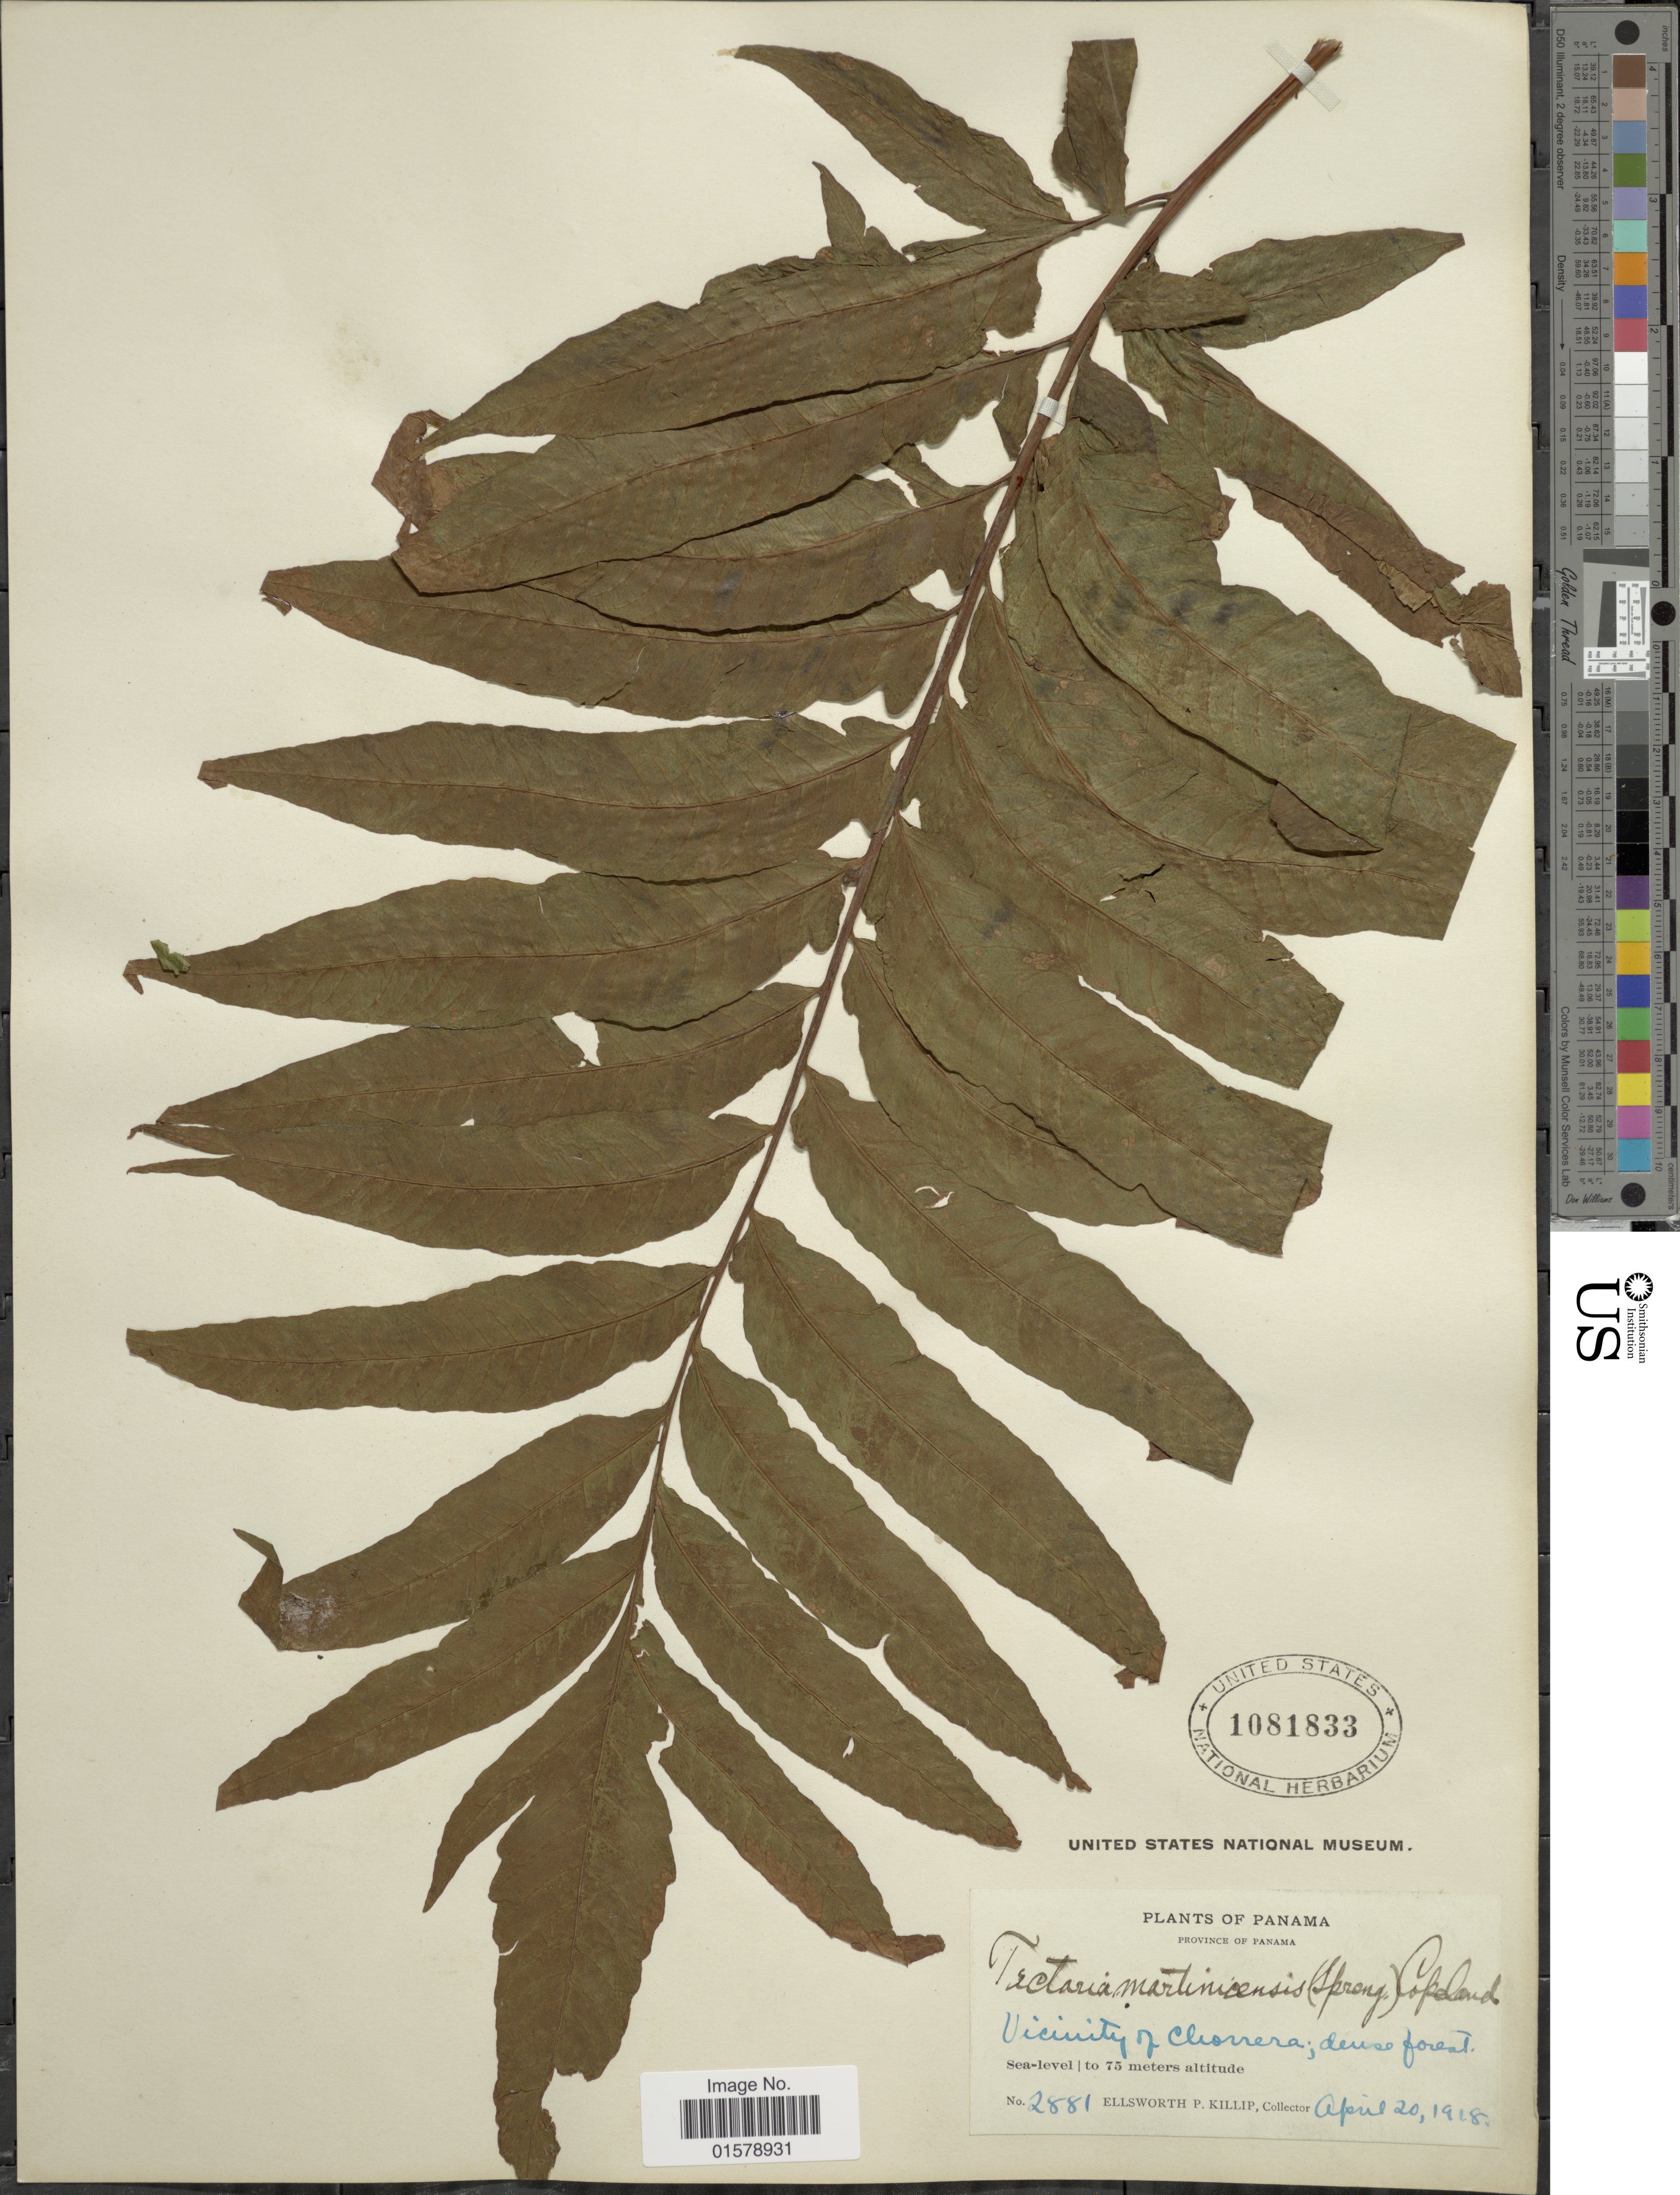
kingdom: Plantae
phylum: Tracheophyta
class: Polypodiopsida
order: Polypodiales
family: Tectariaceae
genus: Tectaria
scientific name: Tectaria vivipara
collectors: E. P. Killip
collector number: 2881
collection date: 1918-04-20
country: Panama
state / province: Panamá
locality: Vicinity of Chorrera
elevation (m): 75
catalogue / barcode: US 1081833